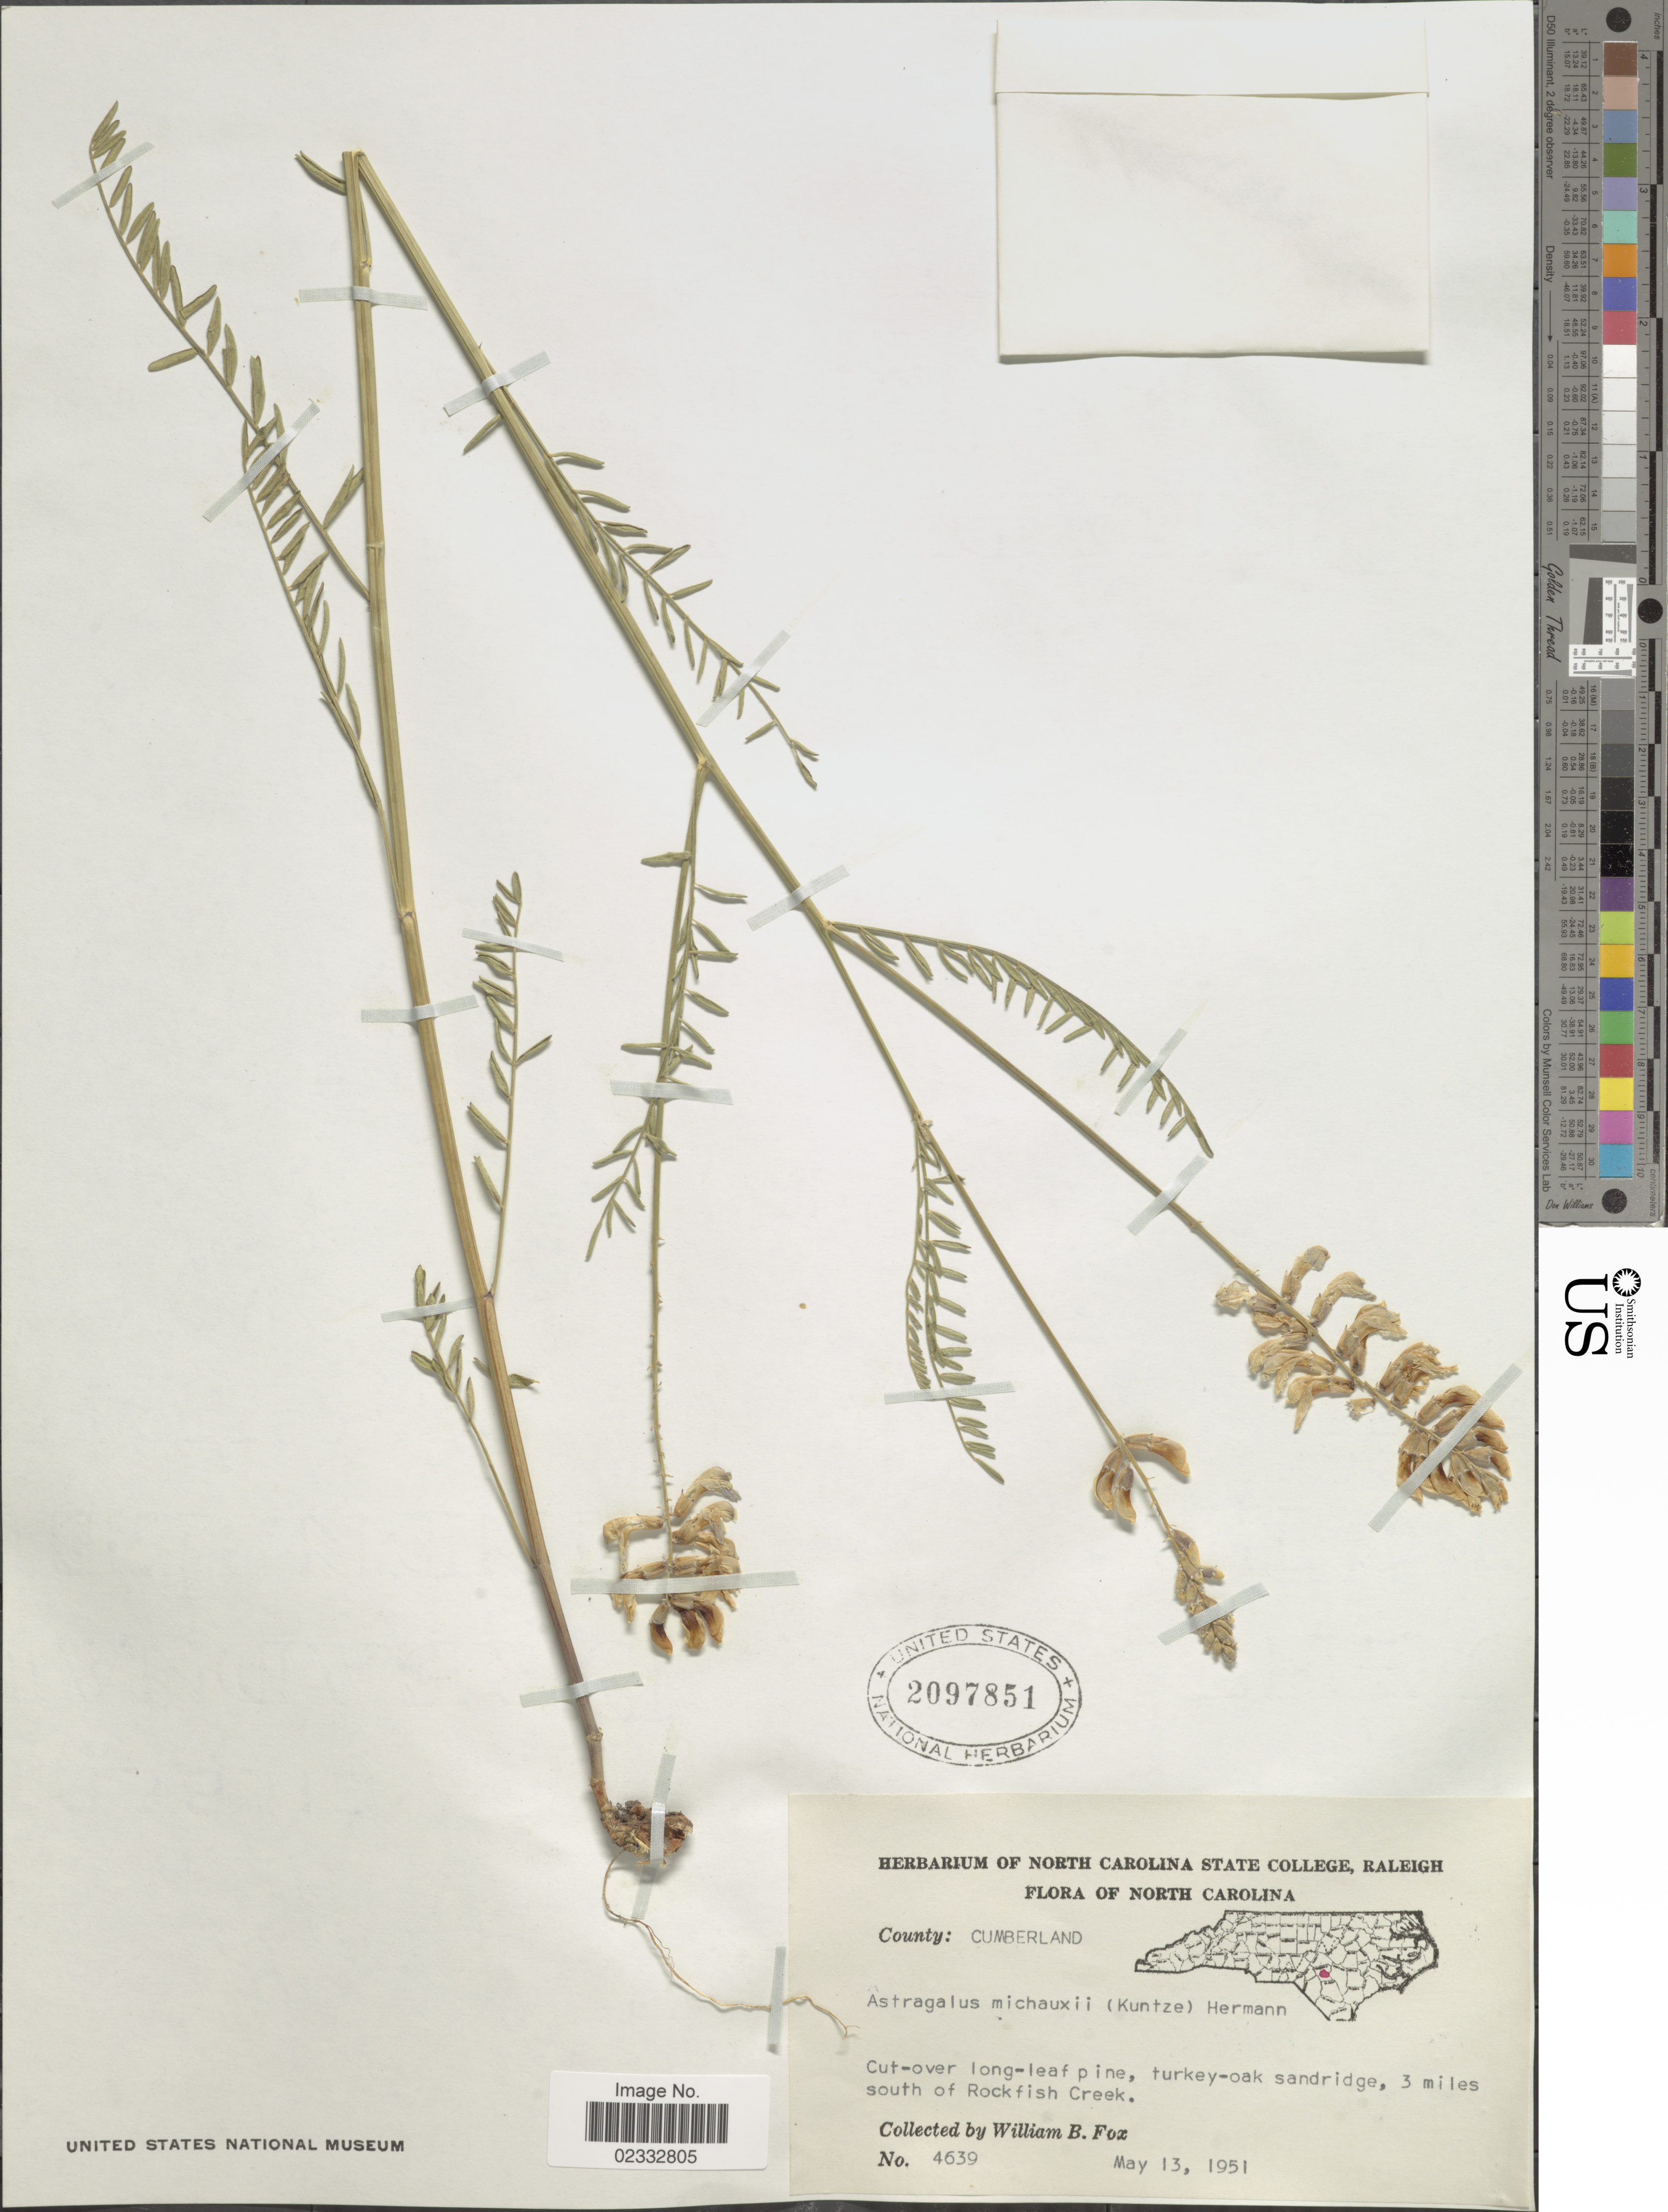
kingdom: Plantae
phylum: Tracheophyta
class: Magnoliopsida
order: Fabales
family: Fabaceae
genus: Astragalus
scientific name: Astragalus michauxii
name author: (Kuntze) F.J. Herm.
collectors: W. B. Fox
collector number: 4639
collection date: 1951-05-13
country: United States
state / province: North Carolina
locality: County: Cumberland, turkey-oak sandrige, 3 miles south of Rockfish Creek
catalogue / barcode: US 2097851